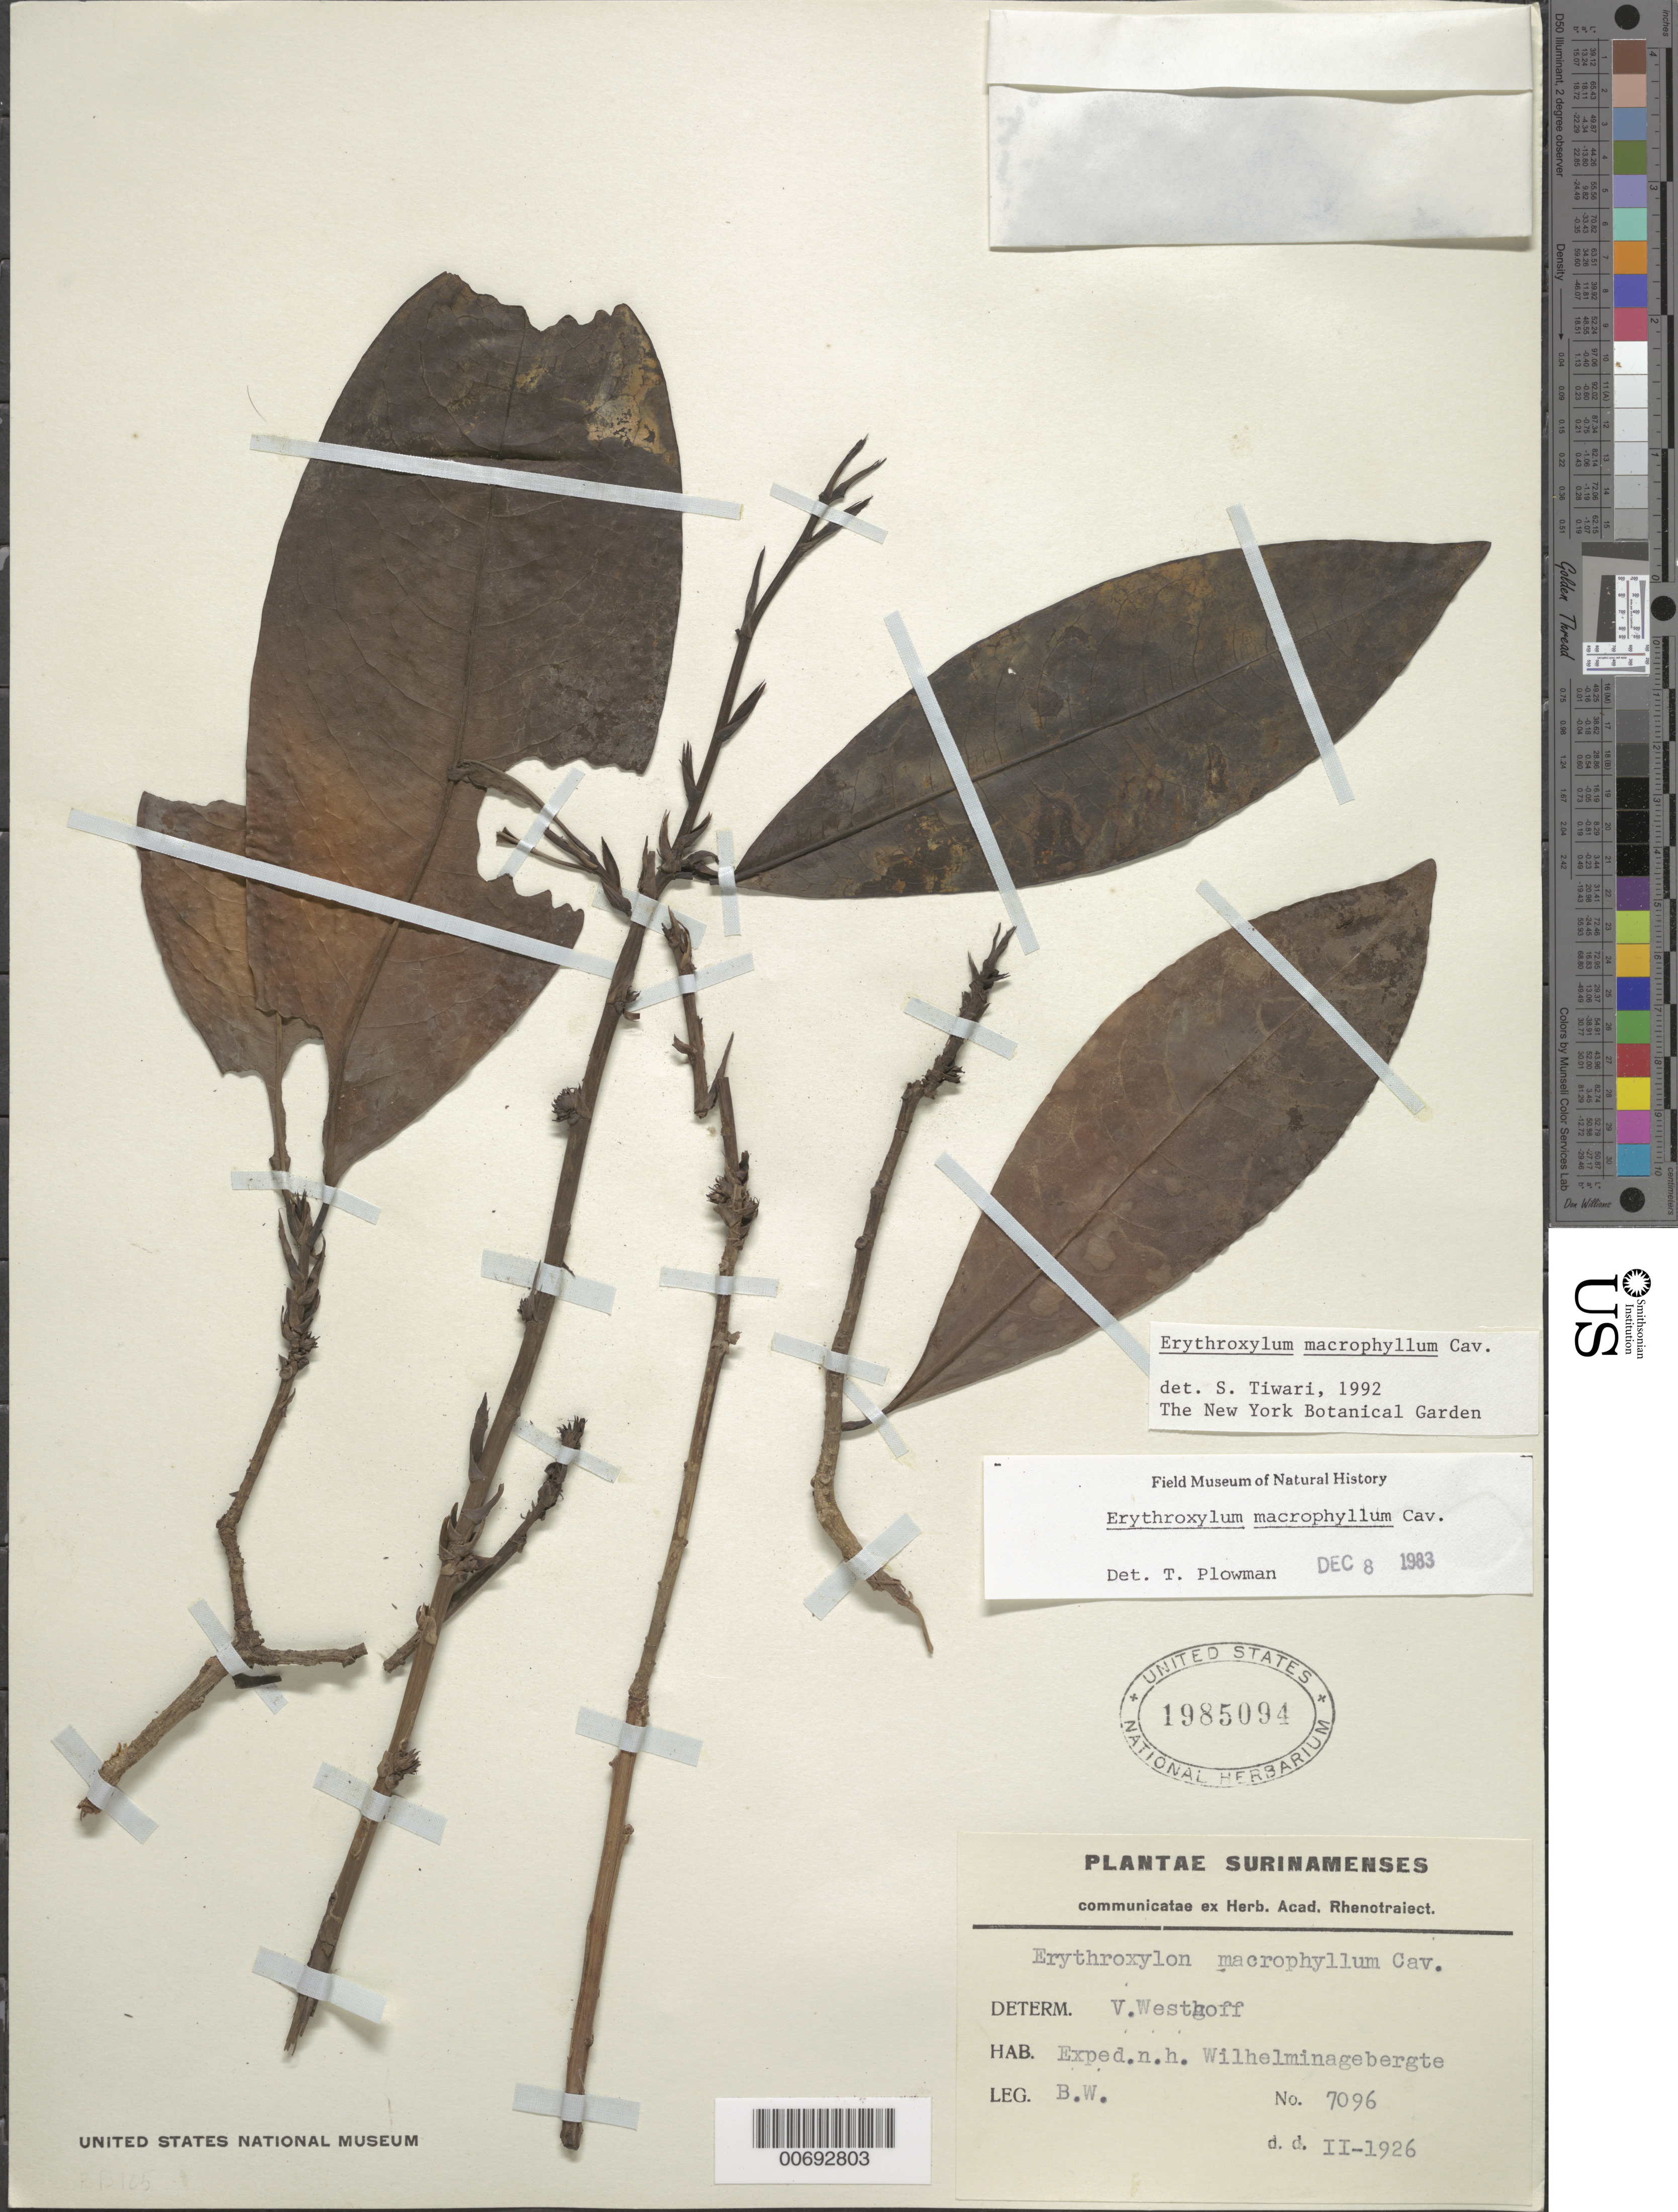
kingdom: Plantae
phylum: Tracheophyta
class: Magnoliopsida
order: Malpighiales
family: Erythroxylaceae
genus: Erythroxylum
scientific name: Erythroxylum macrophyllum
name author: Cav.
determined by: Plowman, Timothy C.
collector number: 7096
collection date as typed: Feb-26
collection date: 1926-02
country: Suriname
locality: Wilhelminagebergte (Wilhelmina Mts.)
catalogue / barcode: US 1985094